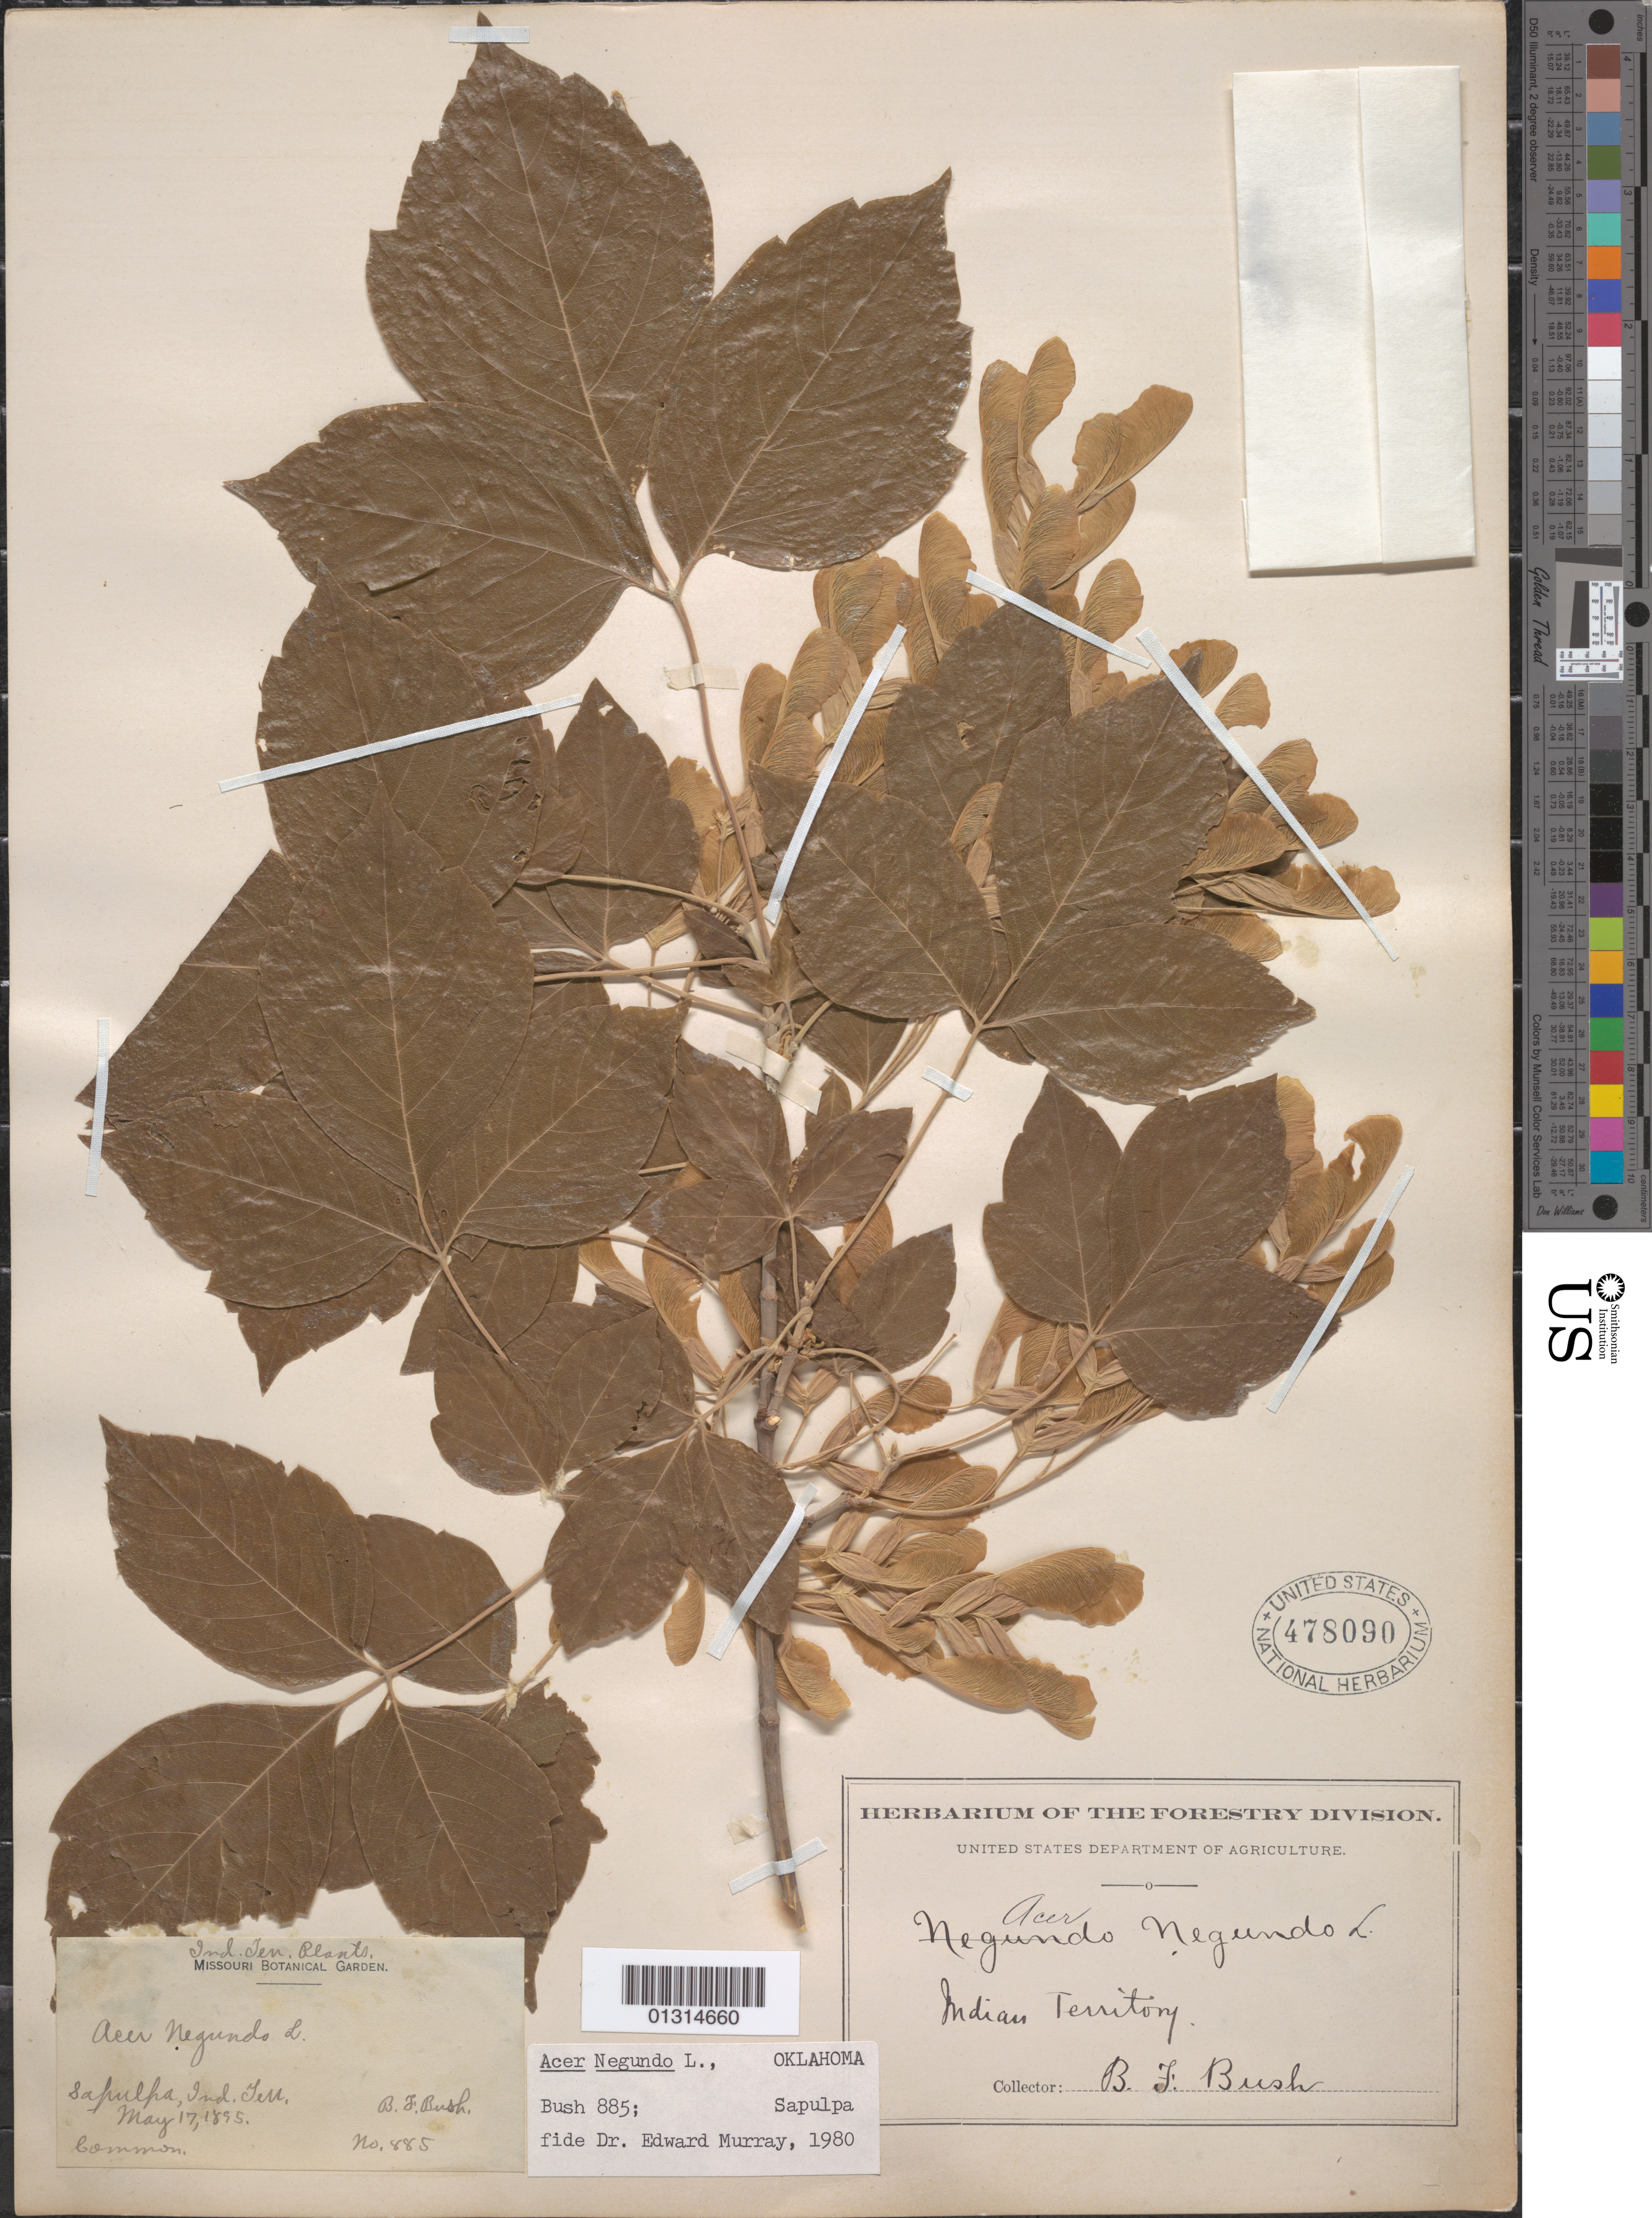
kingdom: Plantae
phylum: Tracheophyta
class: Magnoliopsida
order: Sapindales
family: Sapindaceae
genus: Acer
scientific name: Acer negundo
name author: L.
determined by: Murray, Edward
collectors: B. F. Bush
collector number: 885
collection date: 1895-05-17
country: United States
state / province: Oklahoma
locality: Sapulpa, Indian Territory.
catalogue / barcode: US 478090